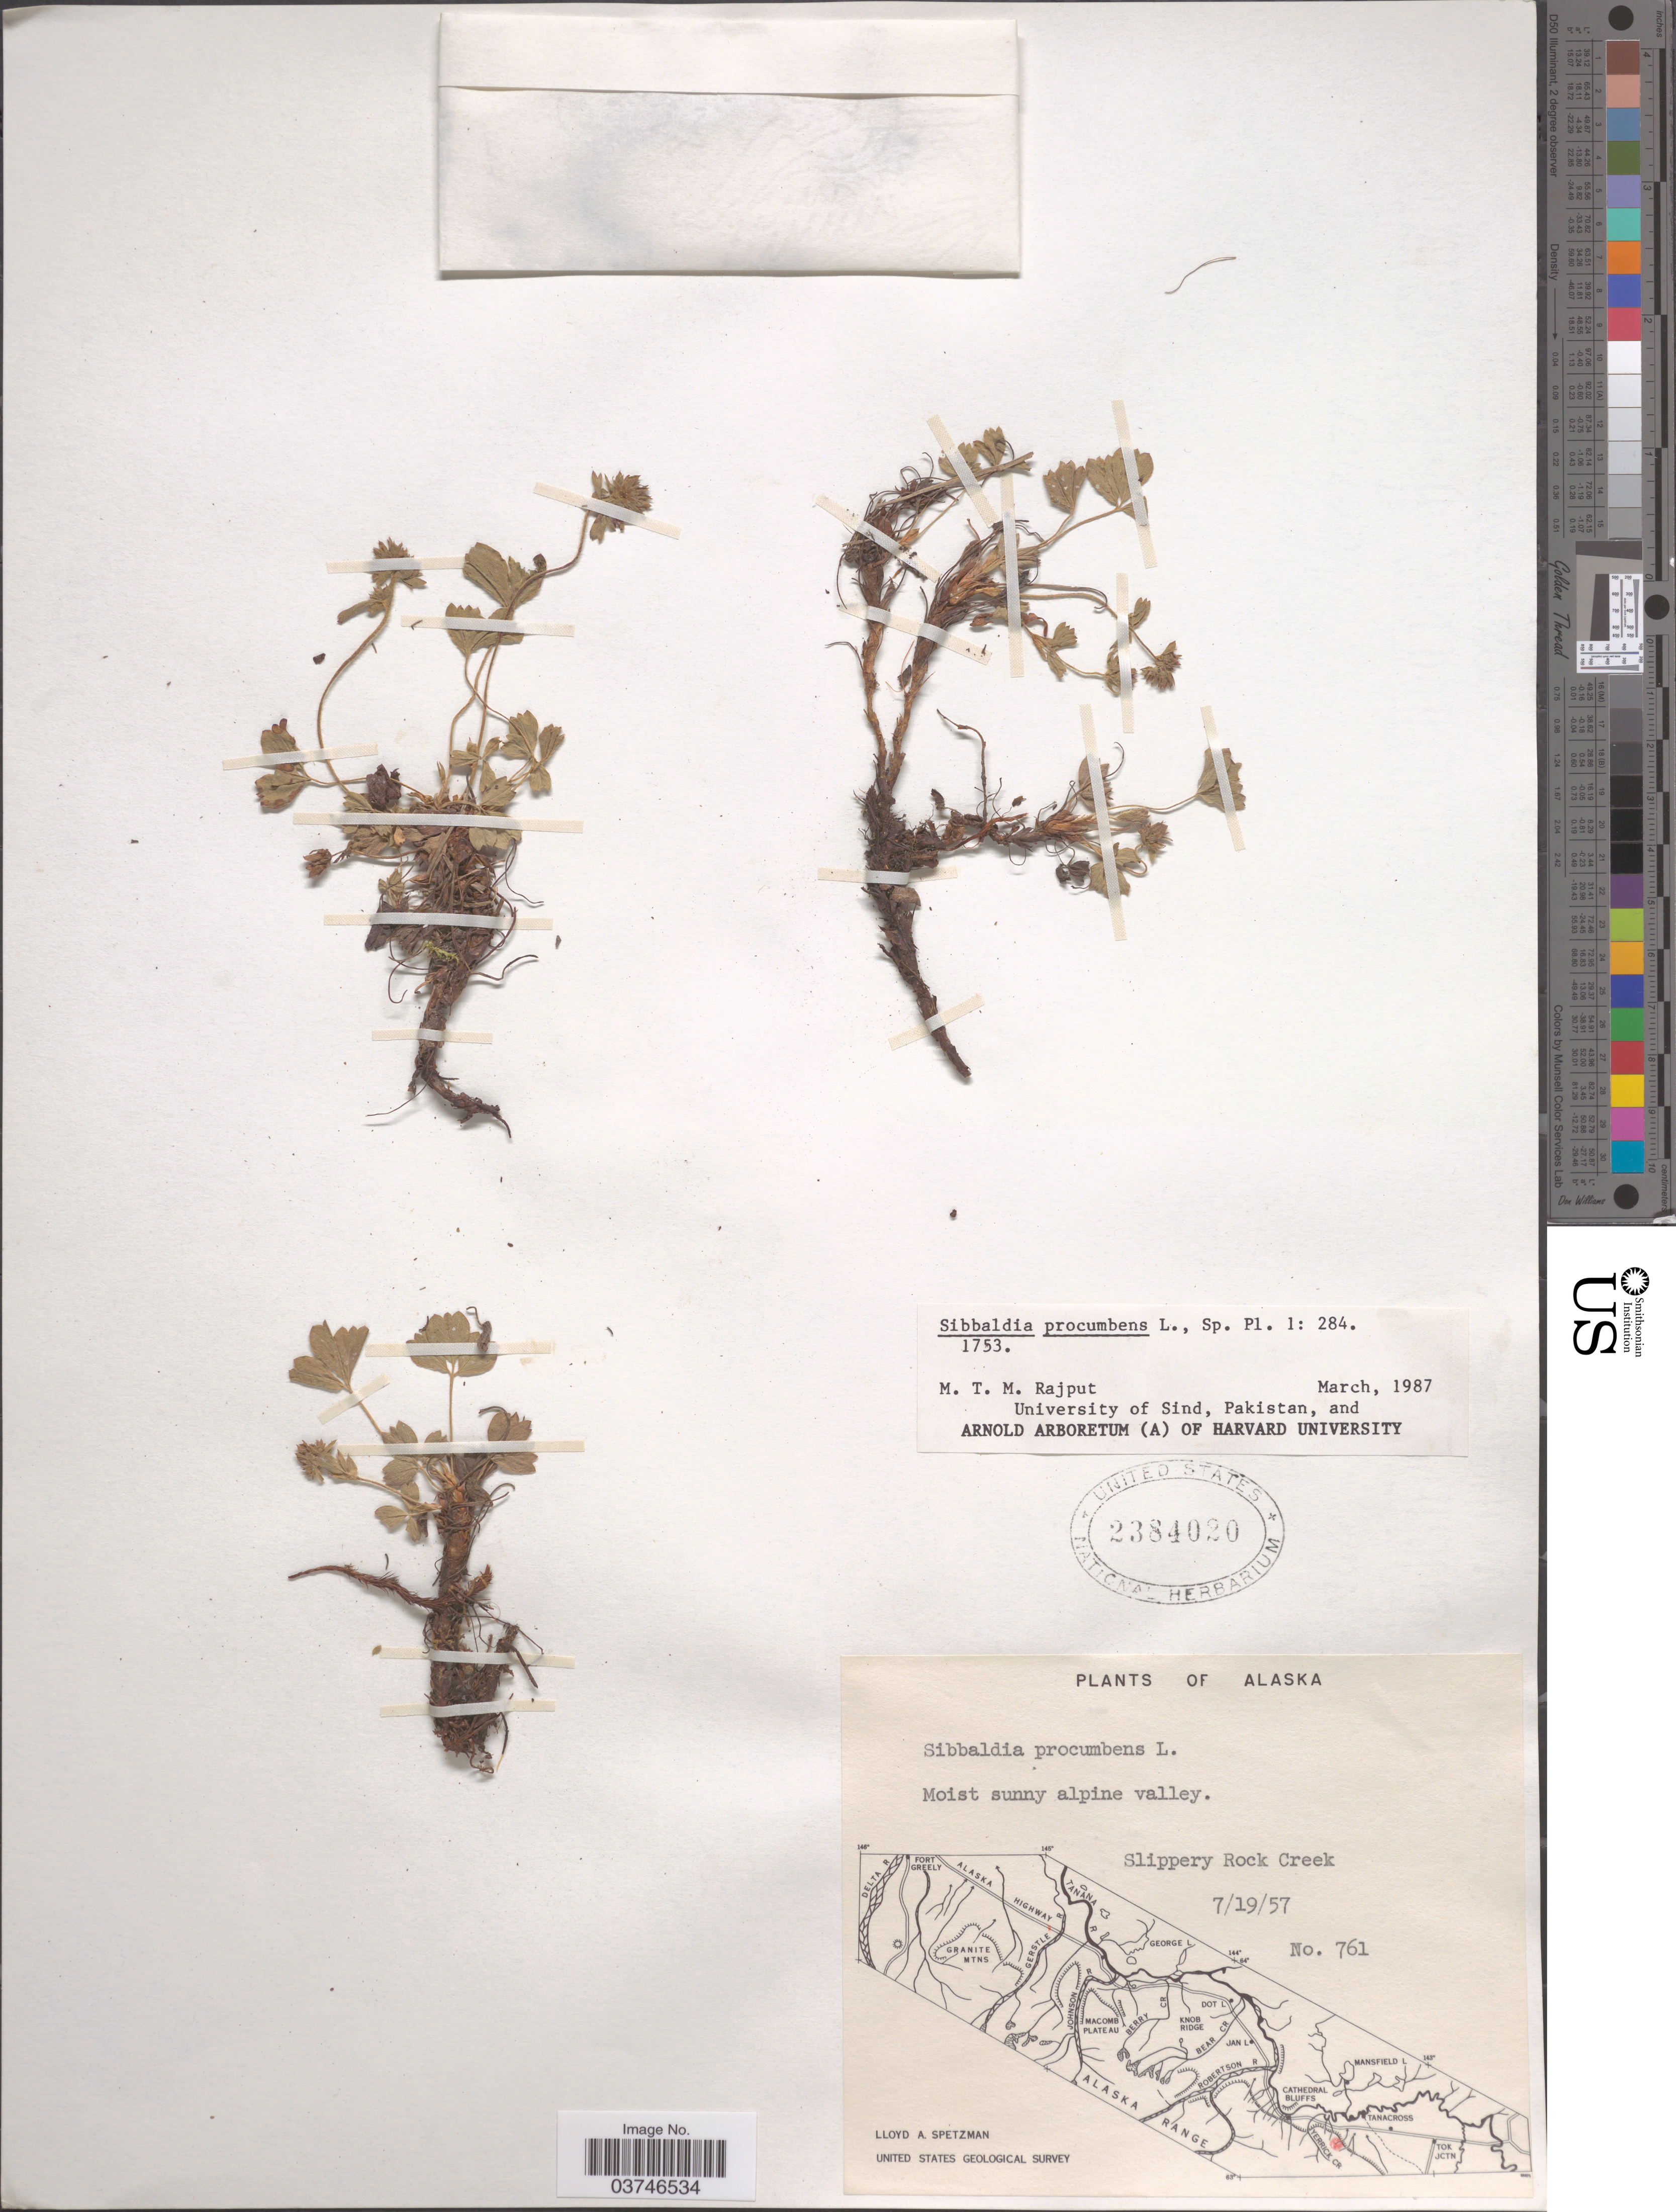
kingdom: Plantae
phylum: Tracheophyta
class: Magnoliopsida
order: Rosales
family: Rosaceae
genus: Sibbaldia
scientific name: Sibbaldia procumbens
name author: L.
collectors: L. Spetzman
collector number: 761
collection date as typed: Transcribed d/m/y: 19/7/57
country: United States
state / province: Alaska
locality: Slippery Rock Creek.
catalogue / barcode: US 2384020